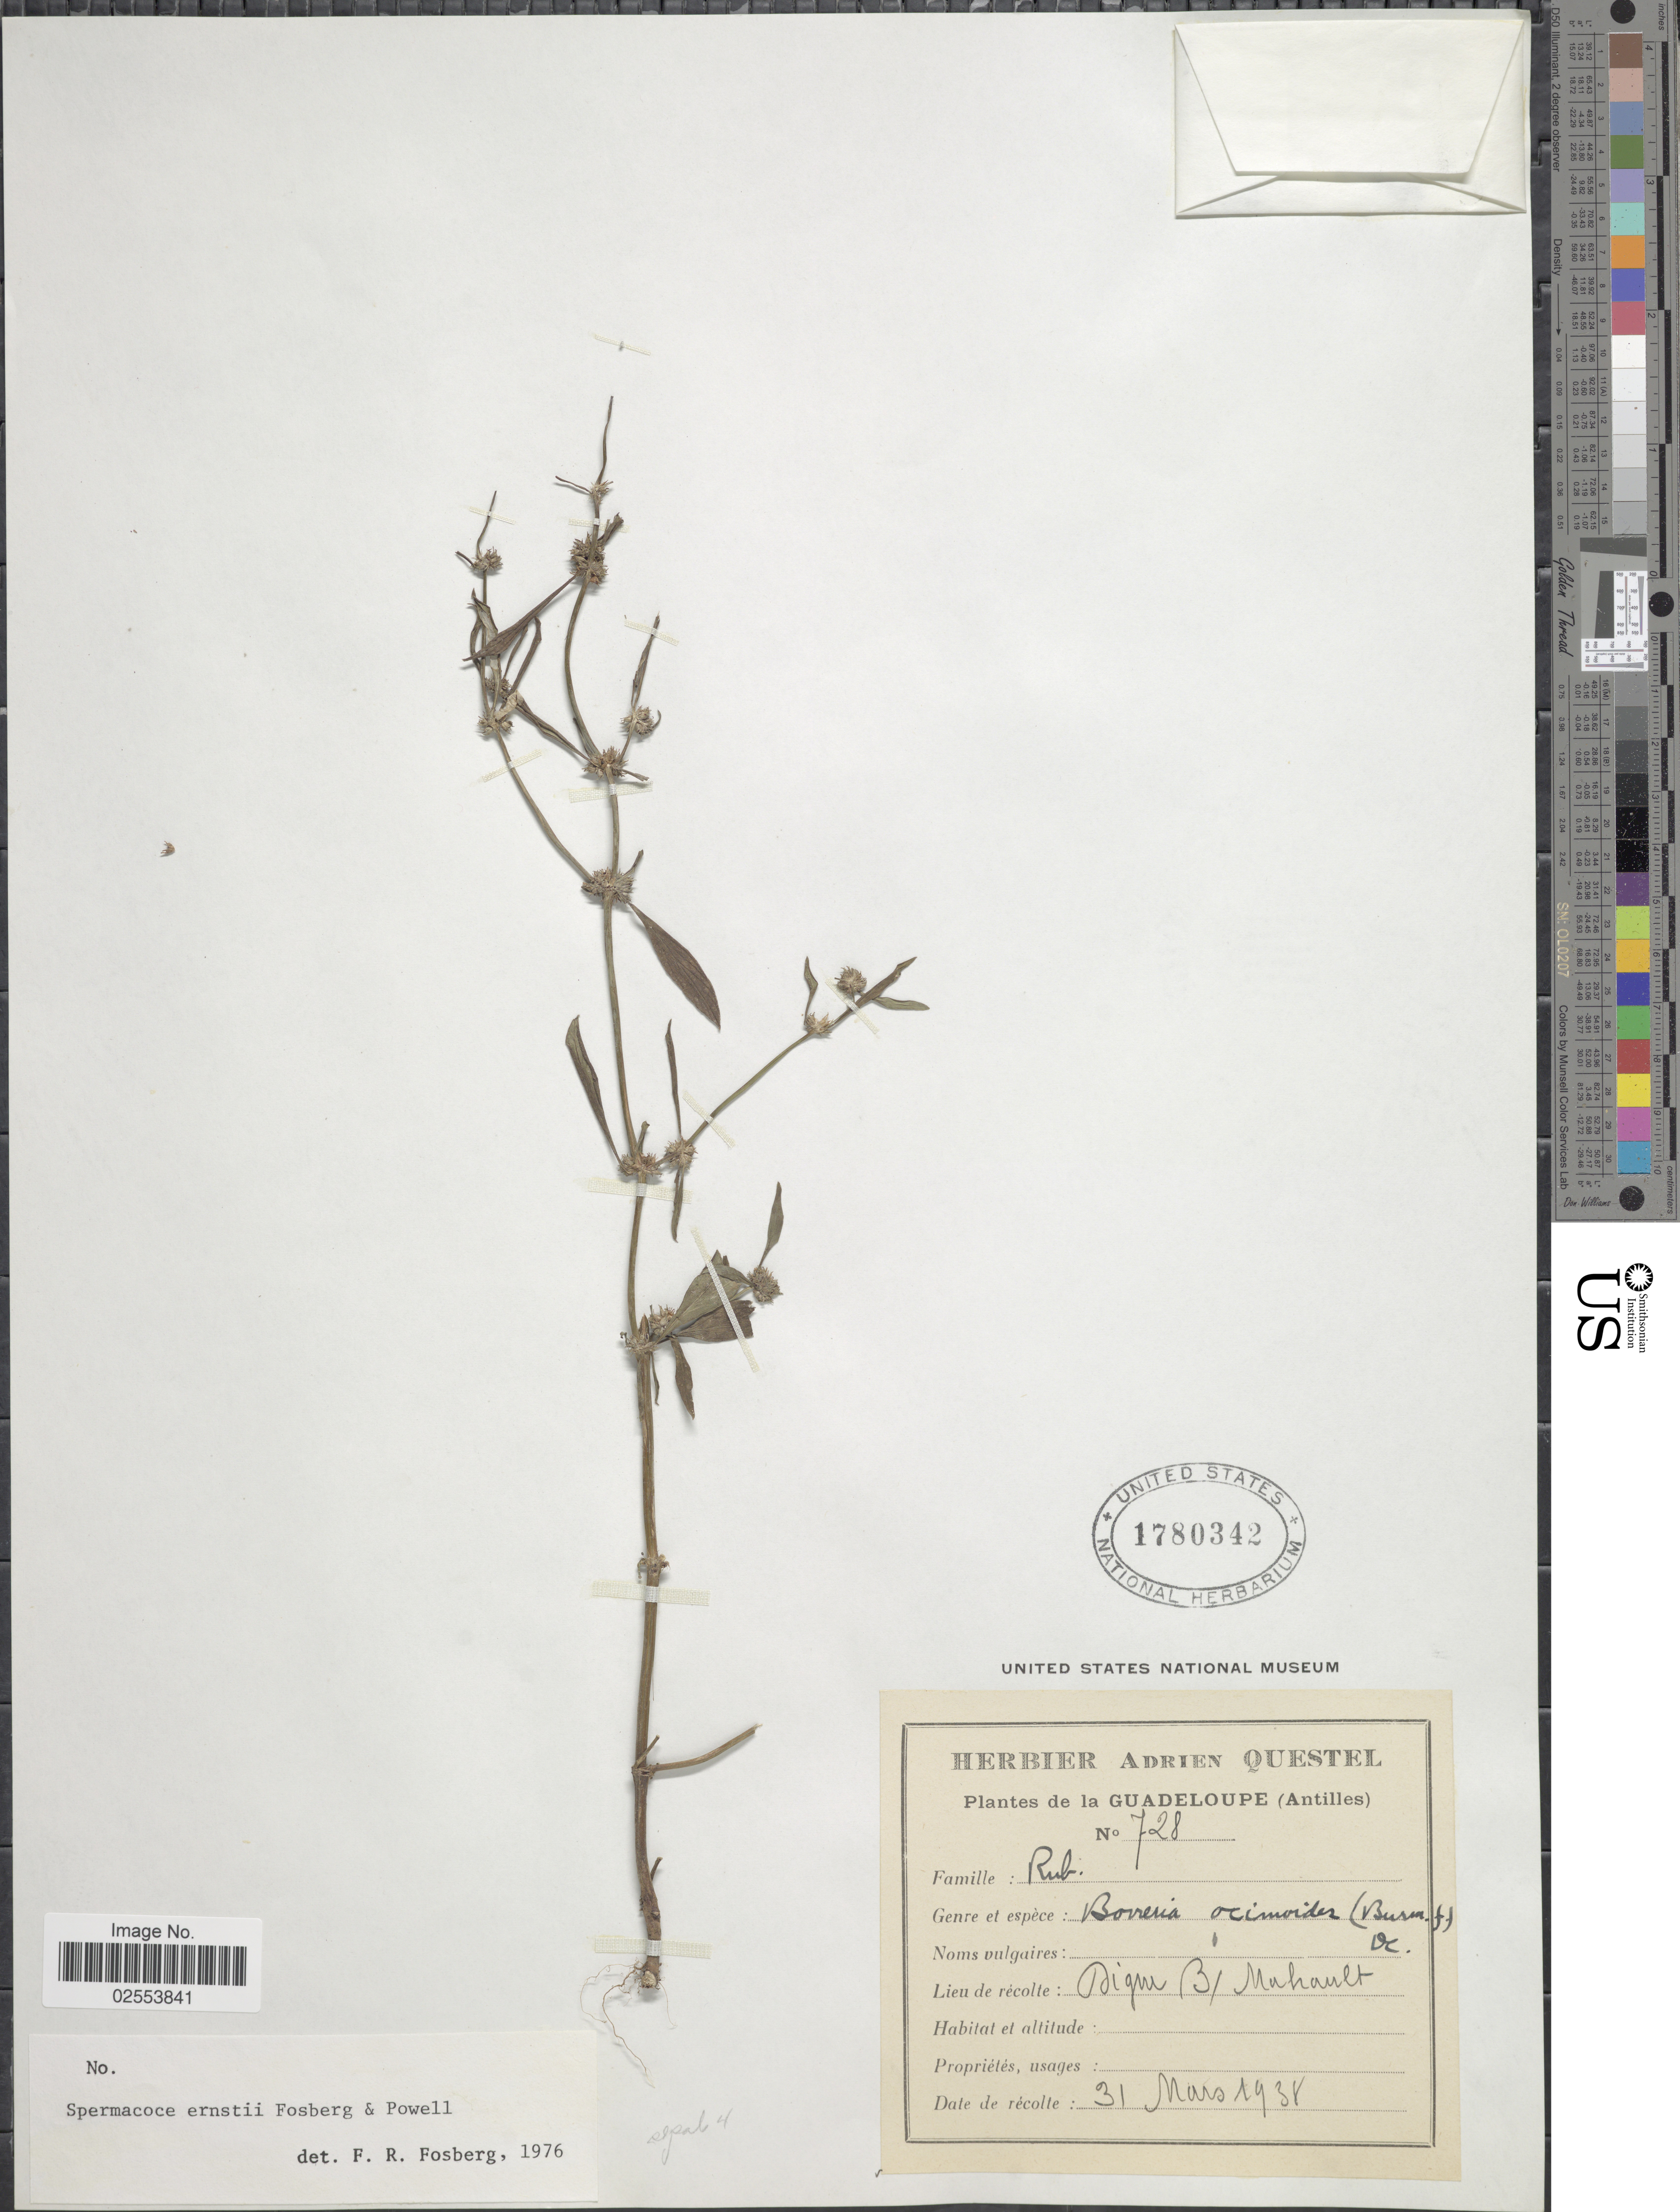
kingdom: Plantae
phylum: Tracheophyta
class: Magnoliopsida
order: Gentianales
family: Rubiaceae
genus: Spermacoce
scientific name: Spermacoce ernstii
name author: Fosberg & D.A. Powell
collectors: A. Questel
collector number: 728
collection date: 1938-03-31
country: Guadeloupe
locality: (Antilles), Baie-Mahault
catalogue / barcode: US 1780342